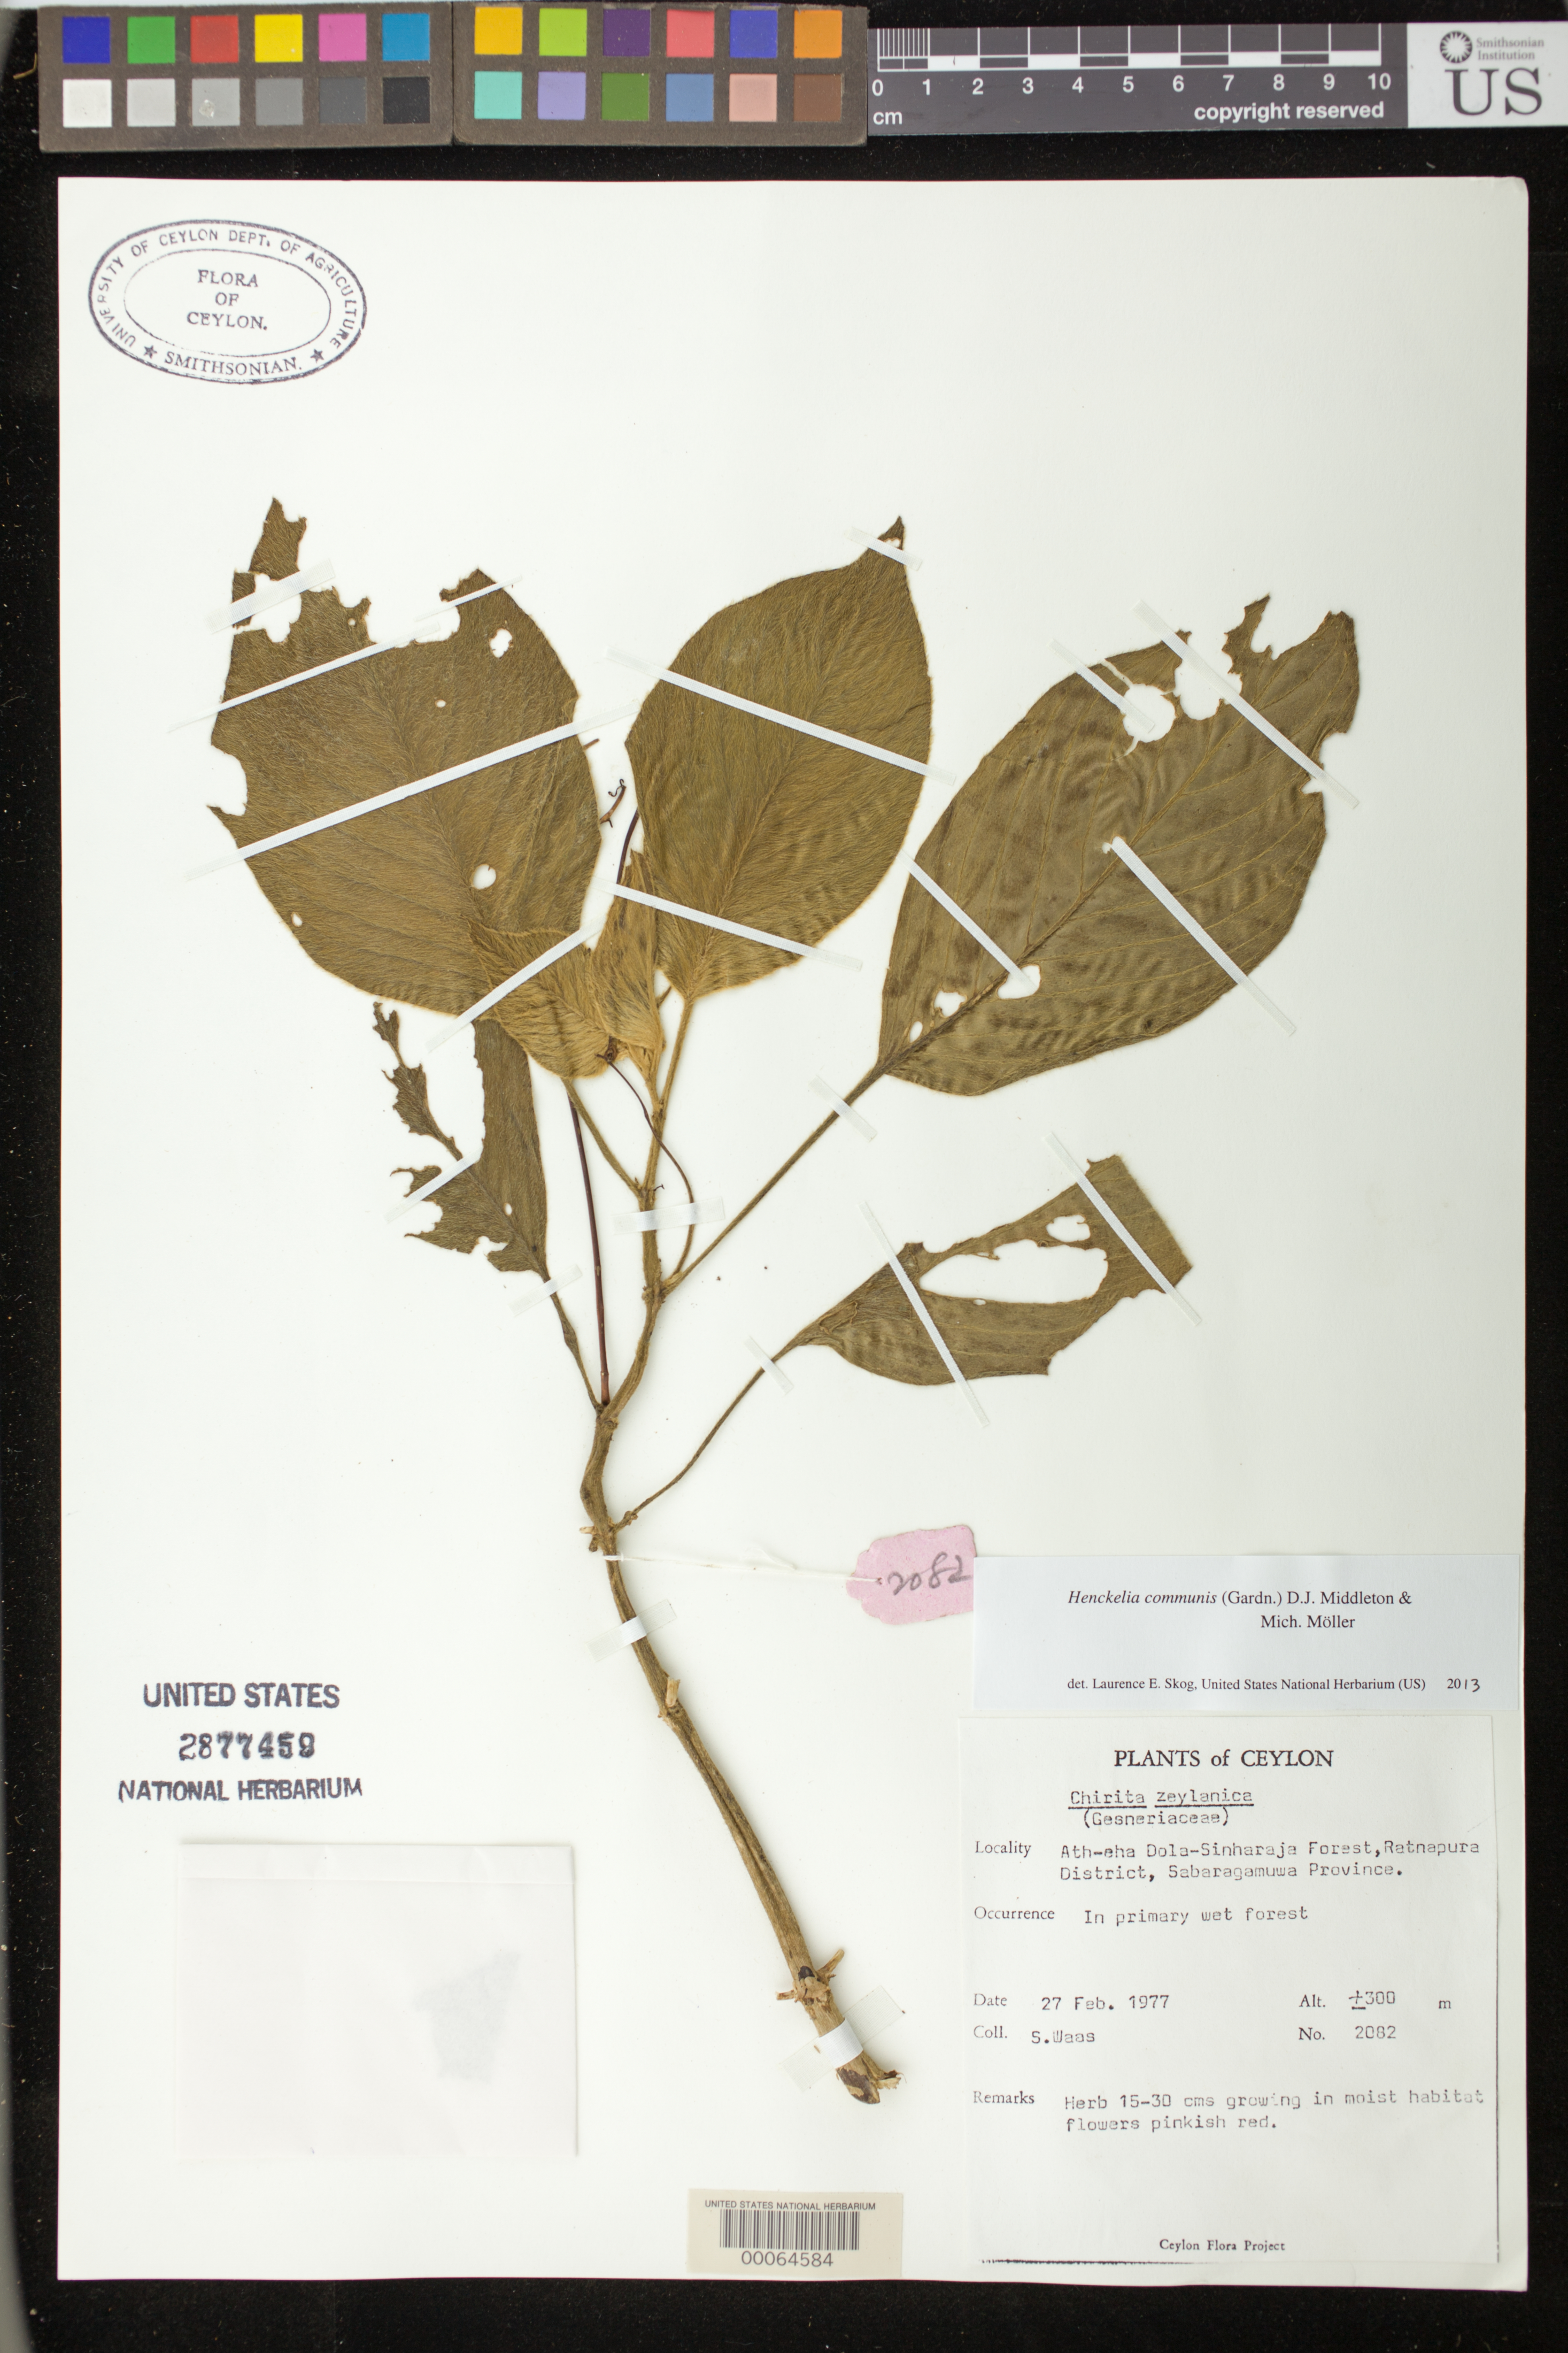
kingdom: Plantae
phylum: Tracheophyta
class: Magnoliopsida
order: Lamiales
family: Gesneriaceae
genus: Henckelia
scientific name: Henckelia communis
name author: (Gardner) D.J. Middleton & Mich. Möller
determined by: Skog, Laurence E.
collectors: S. Waas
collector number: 2082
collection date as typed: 27 Feb 1977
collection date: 1977-02-27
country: Sri Lanka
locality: Ath-eha dola-sinharaja forest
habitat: Primary wet forest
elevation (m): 300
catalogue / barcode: US 2877459